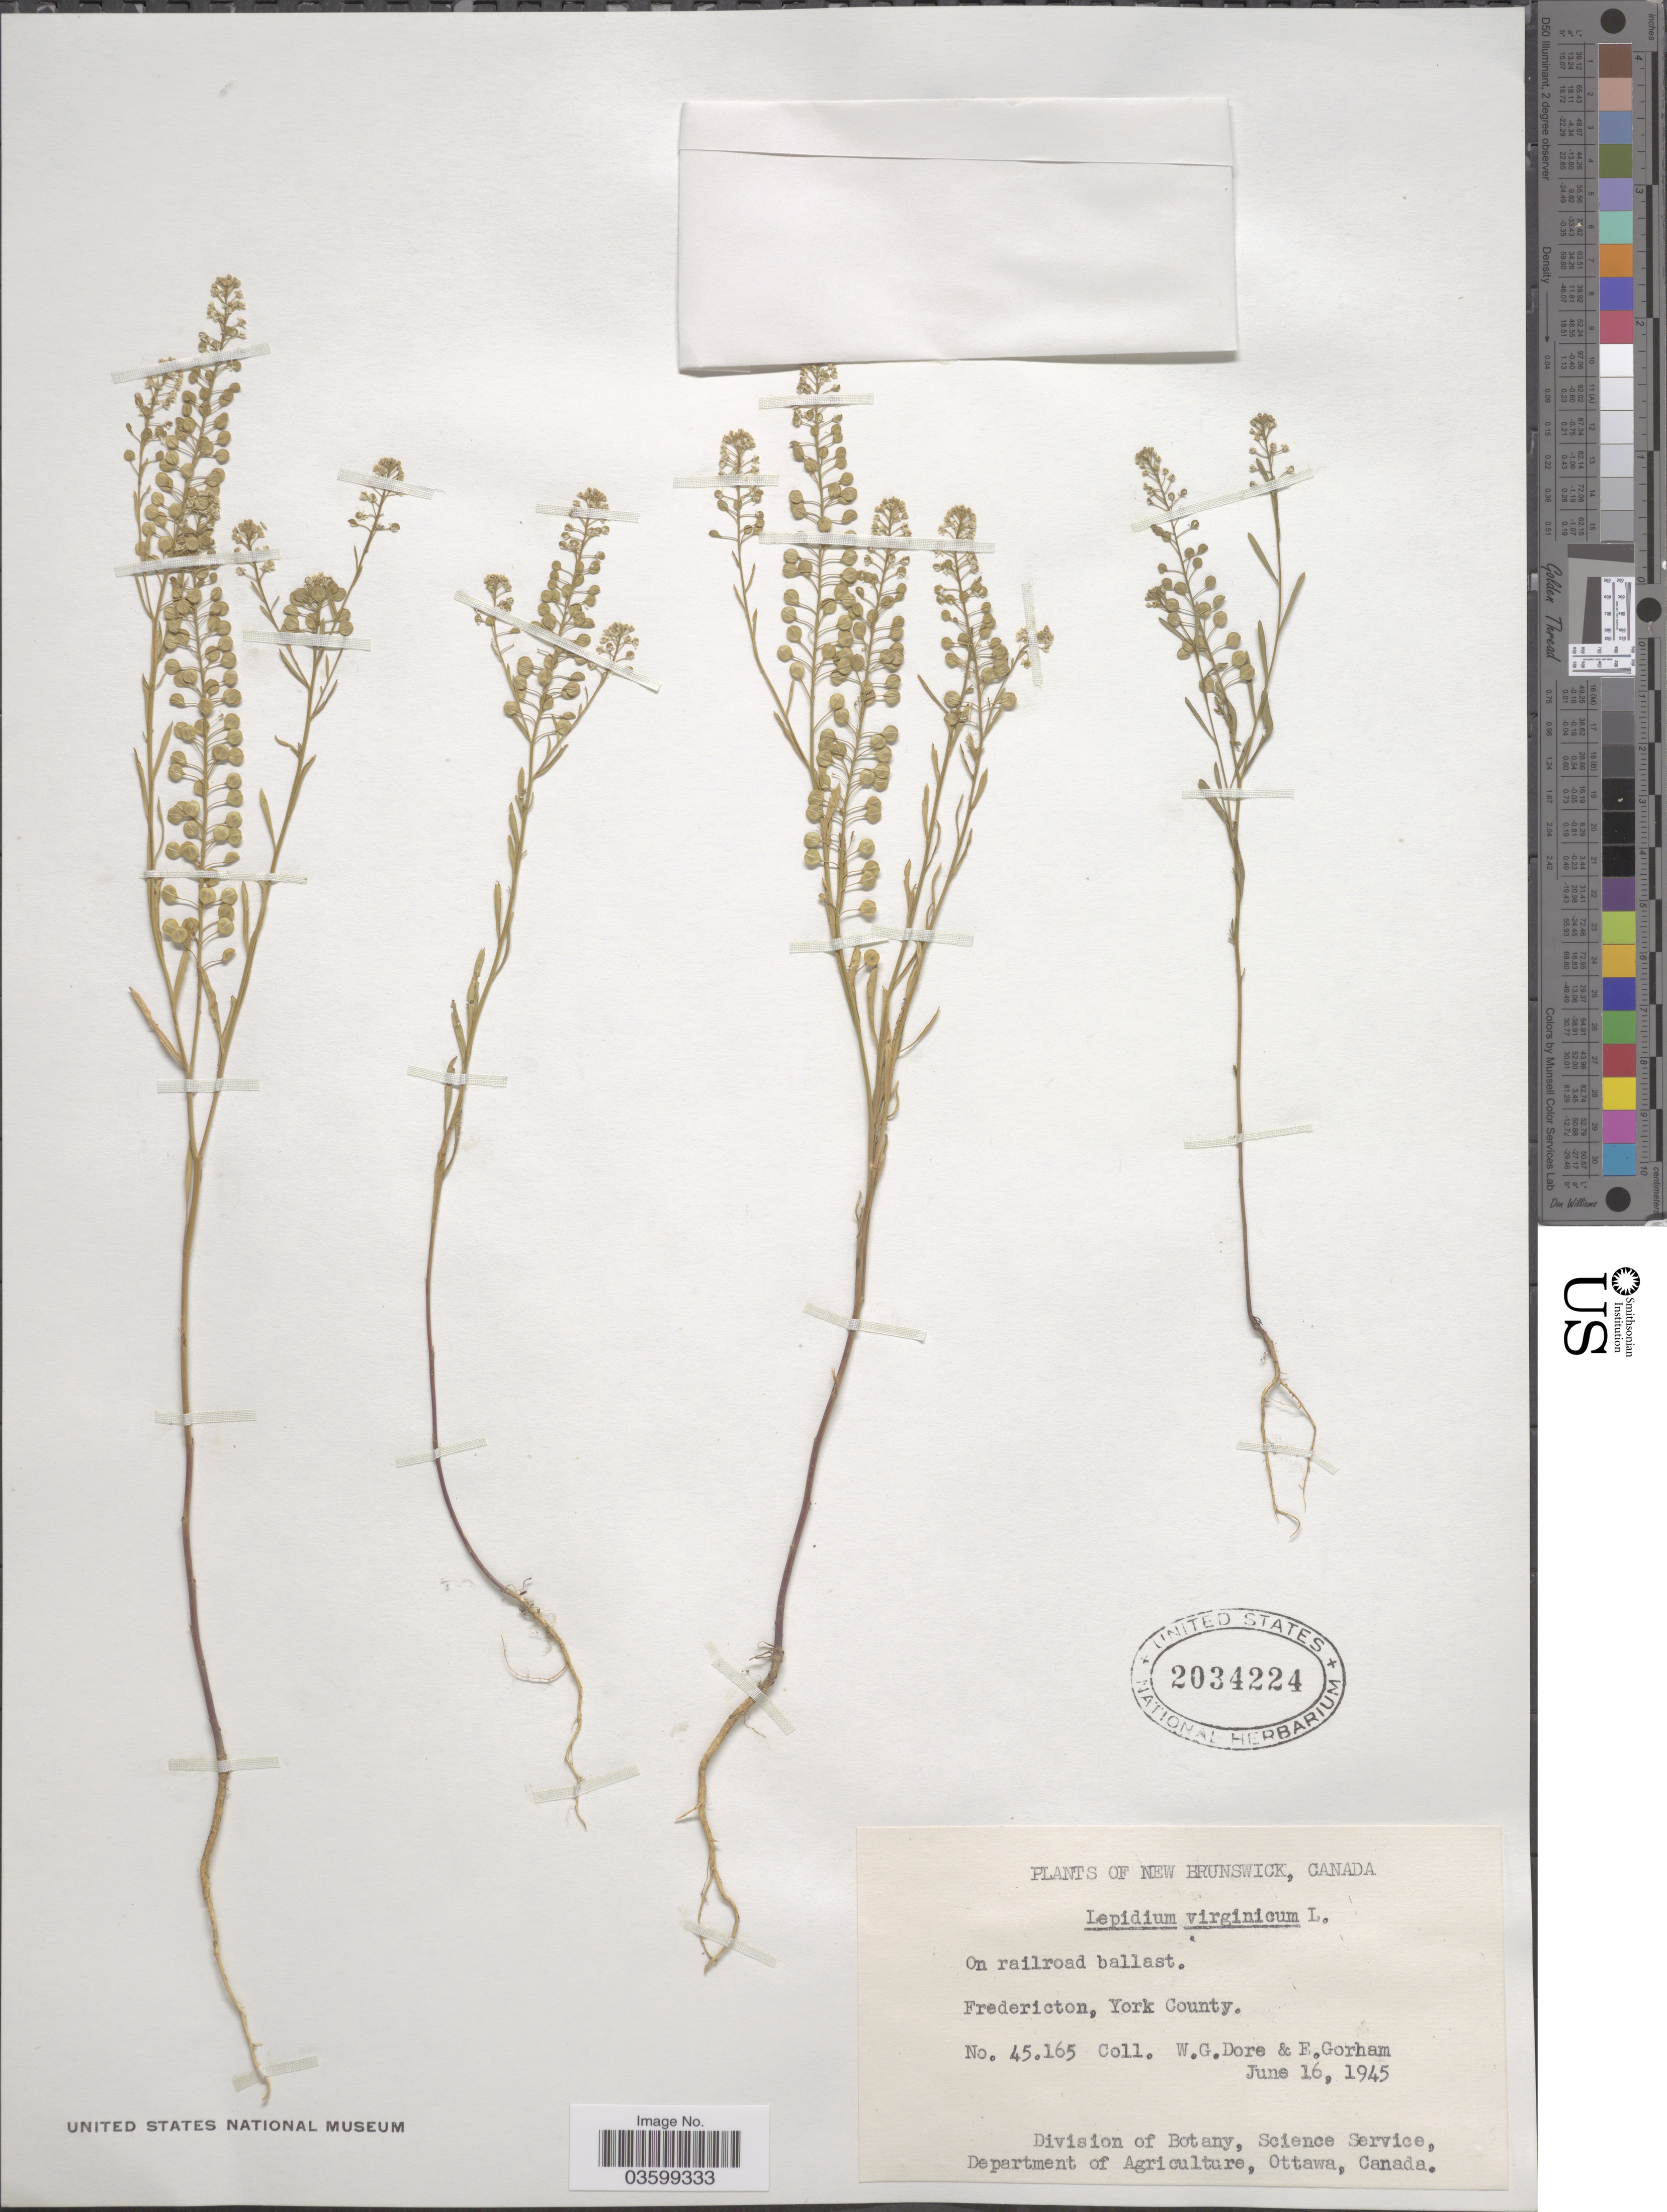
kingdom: Plantae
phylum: Tracheophyta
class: Magnoliopsida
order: Brassicales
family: Brassicaceae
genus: Lepidium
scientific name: Lepidium virginicum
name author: L.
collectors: W. Dore & E. Gorham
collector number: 45165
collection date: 1945-06-16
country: Canada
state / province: New Brunswick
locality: Fredericton, York County.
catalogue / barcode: US 2034224